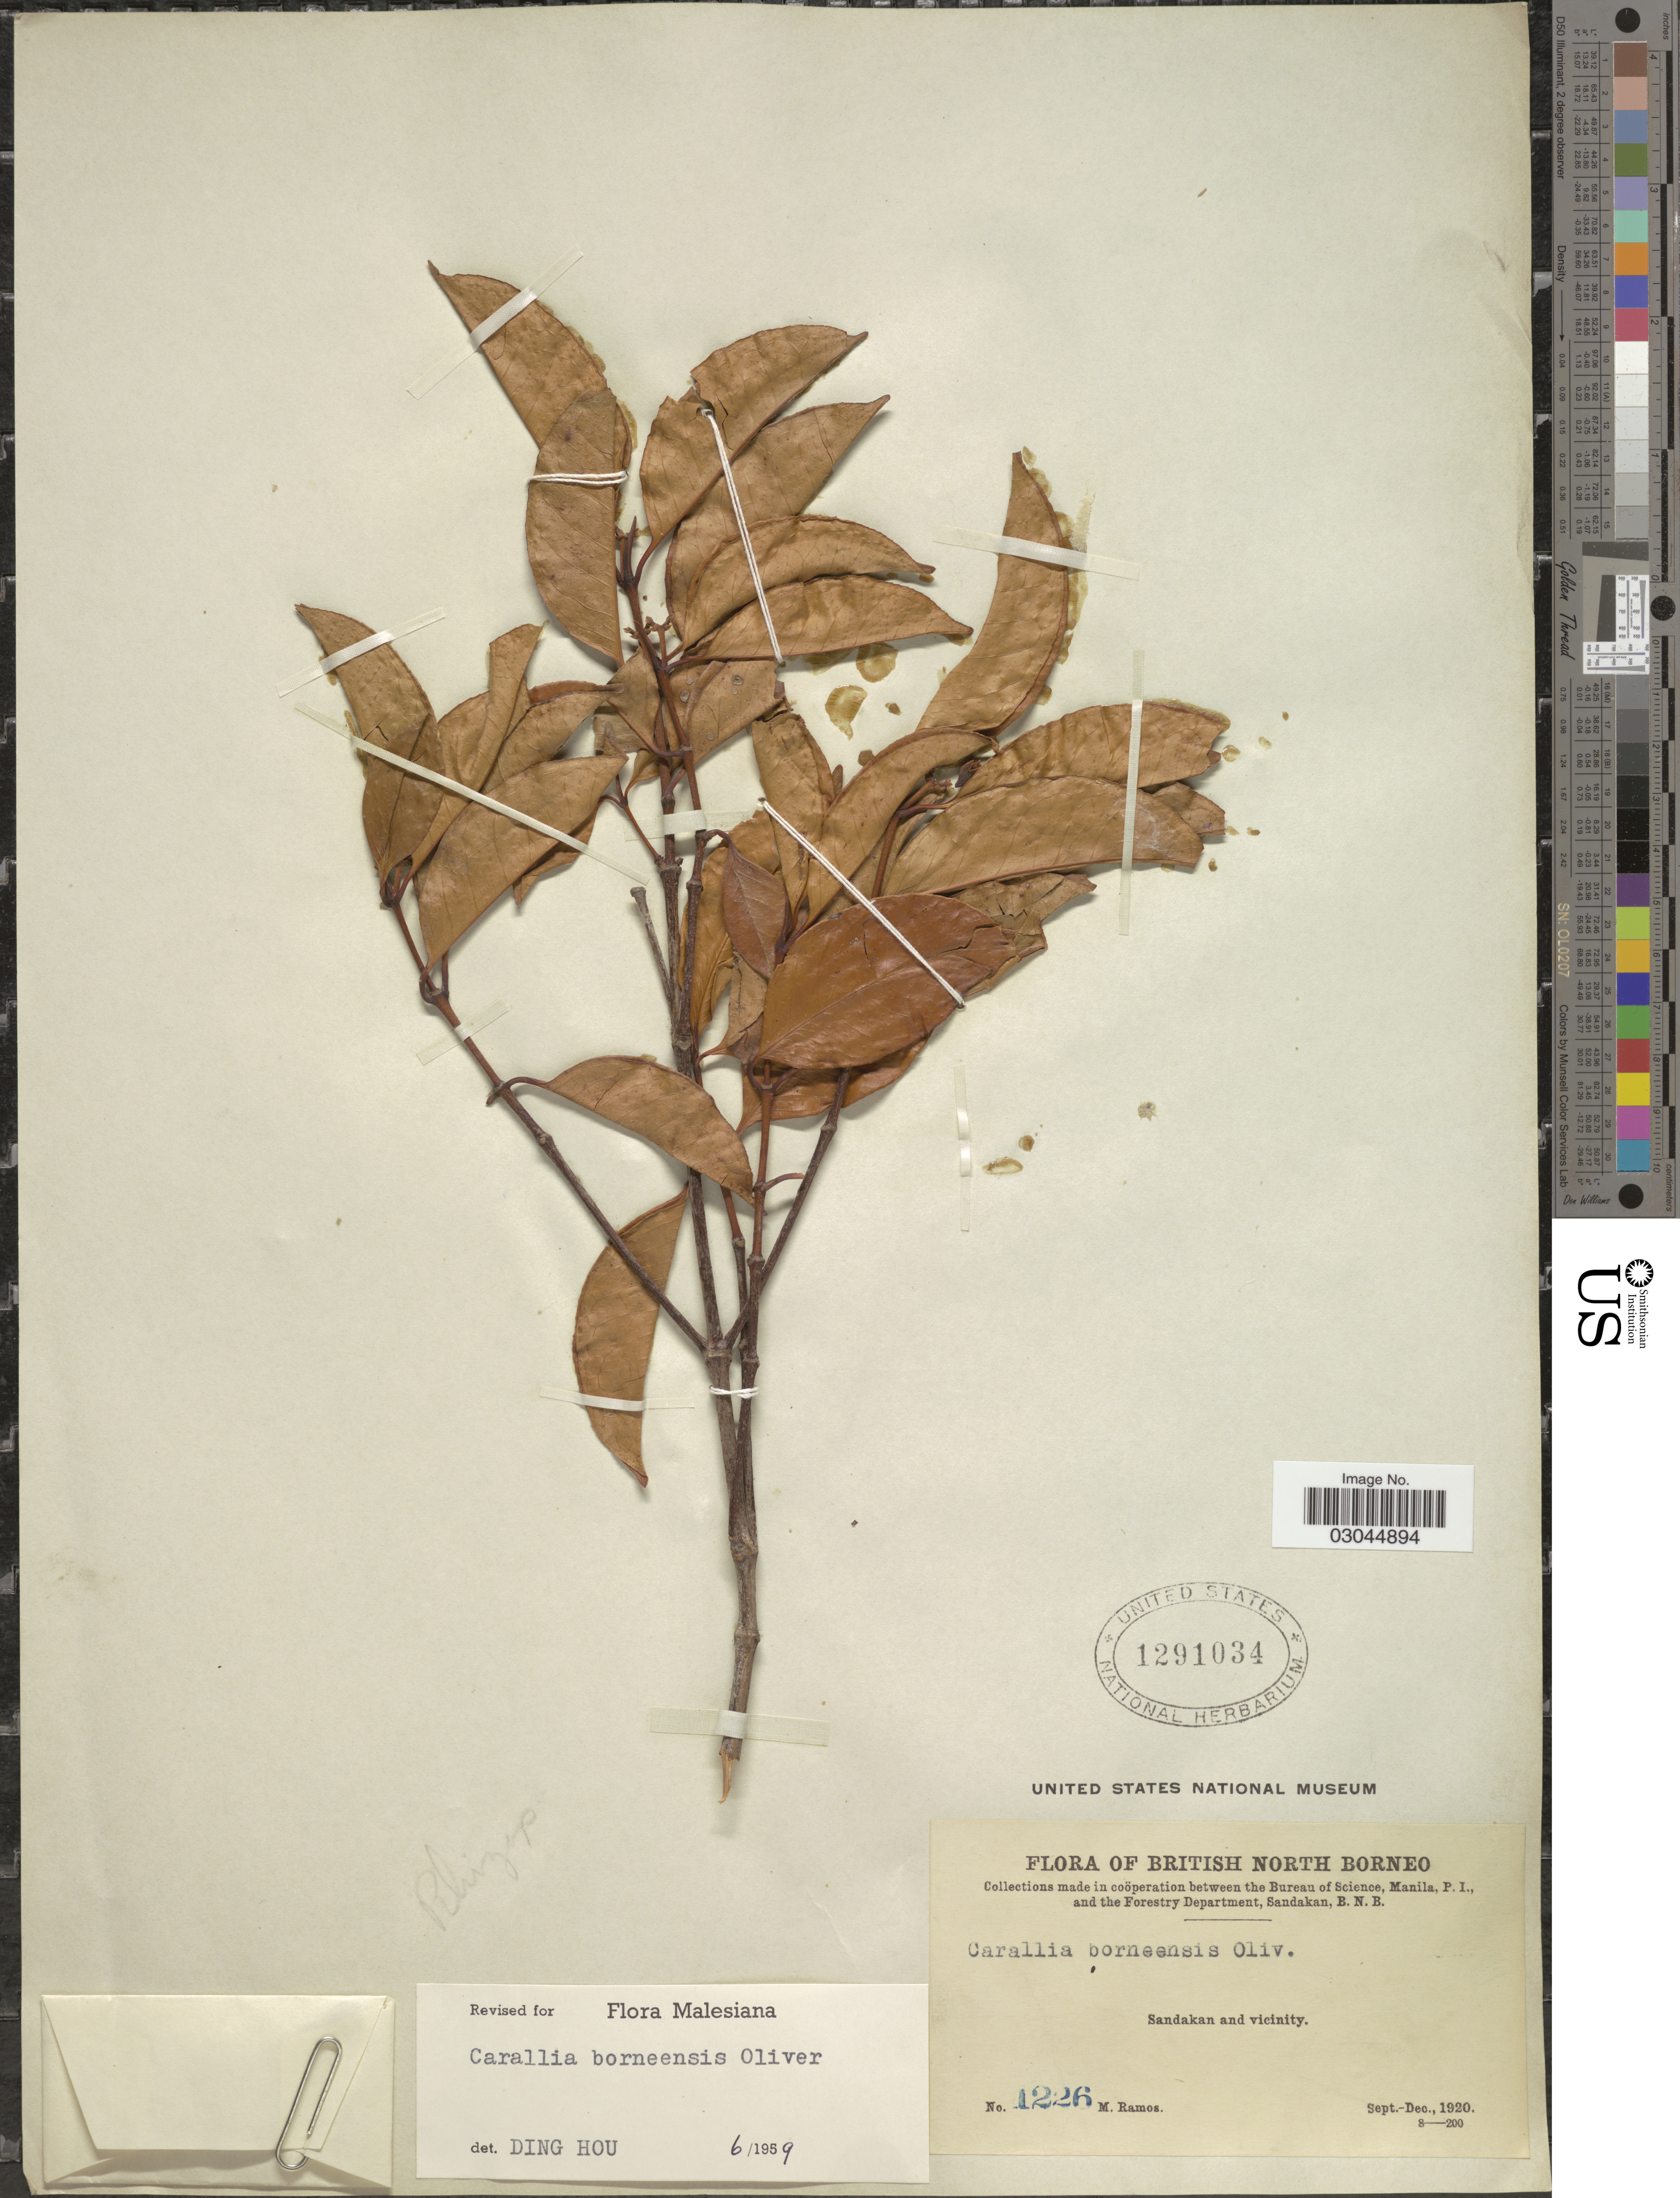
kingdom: Plantae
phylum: Tracheophyta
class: Magnoliopsida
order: Malpighiales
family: Rhizophoraceae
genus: Carallia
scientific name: Carallia borneensis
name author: Oliv.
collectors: M. Ramos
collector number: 1226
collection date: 1920-09/1920-12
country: Malaysia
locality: British North Borneo. Sandakan and vicinity.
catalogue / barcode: US 1291034